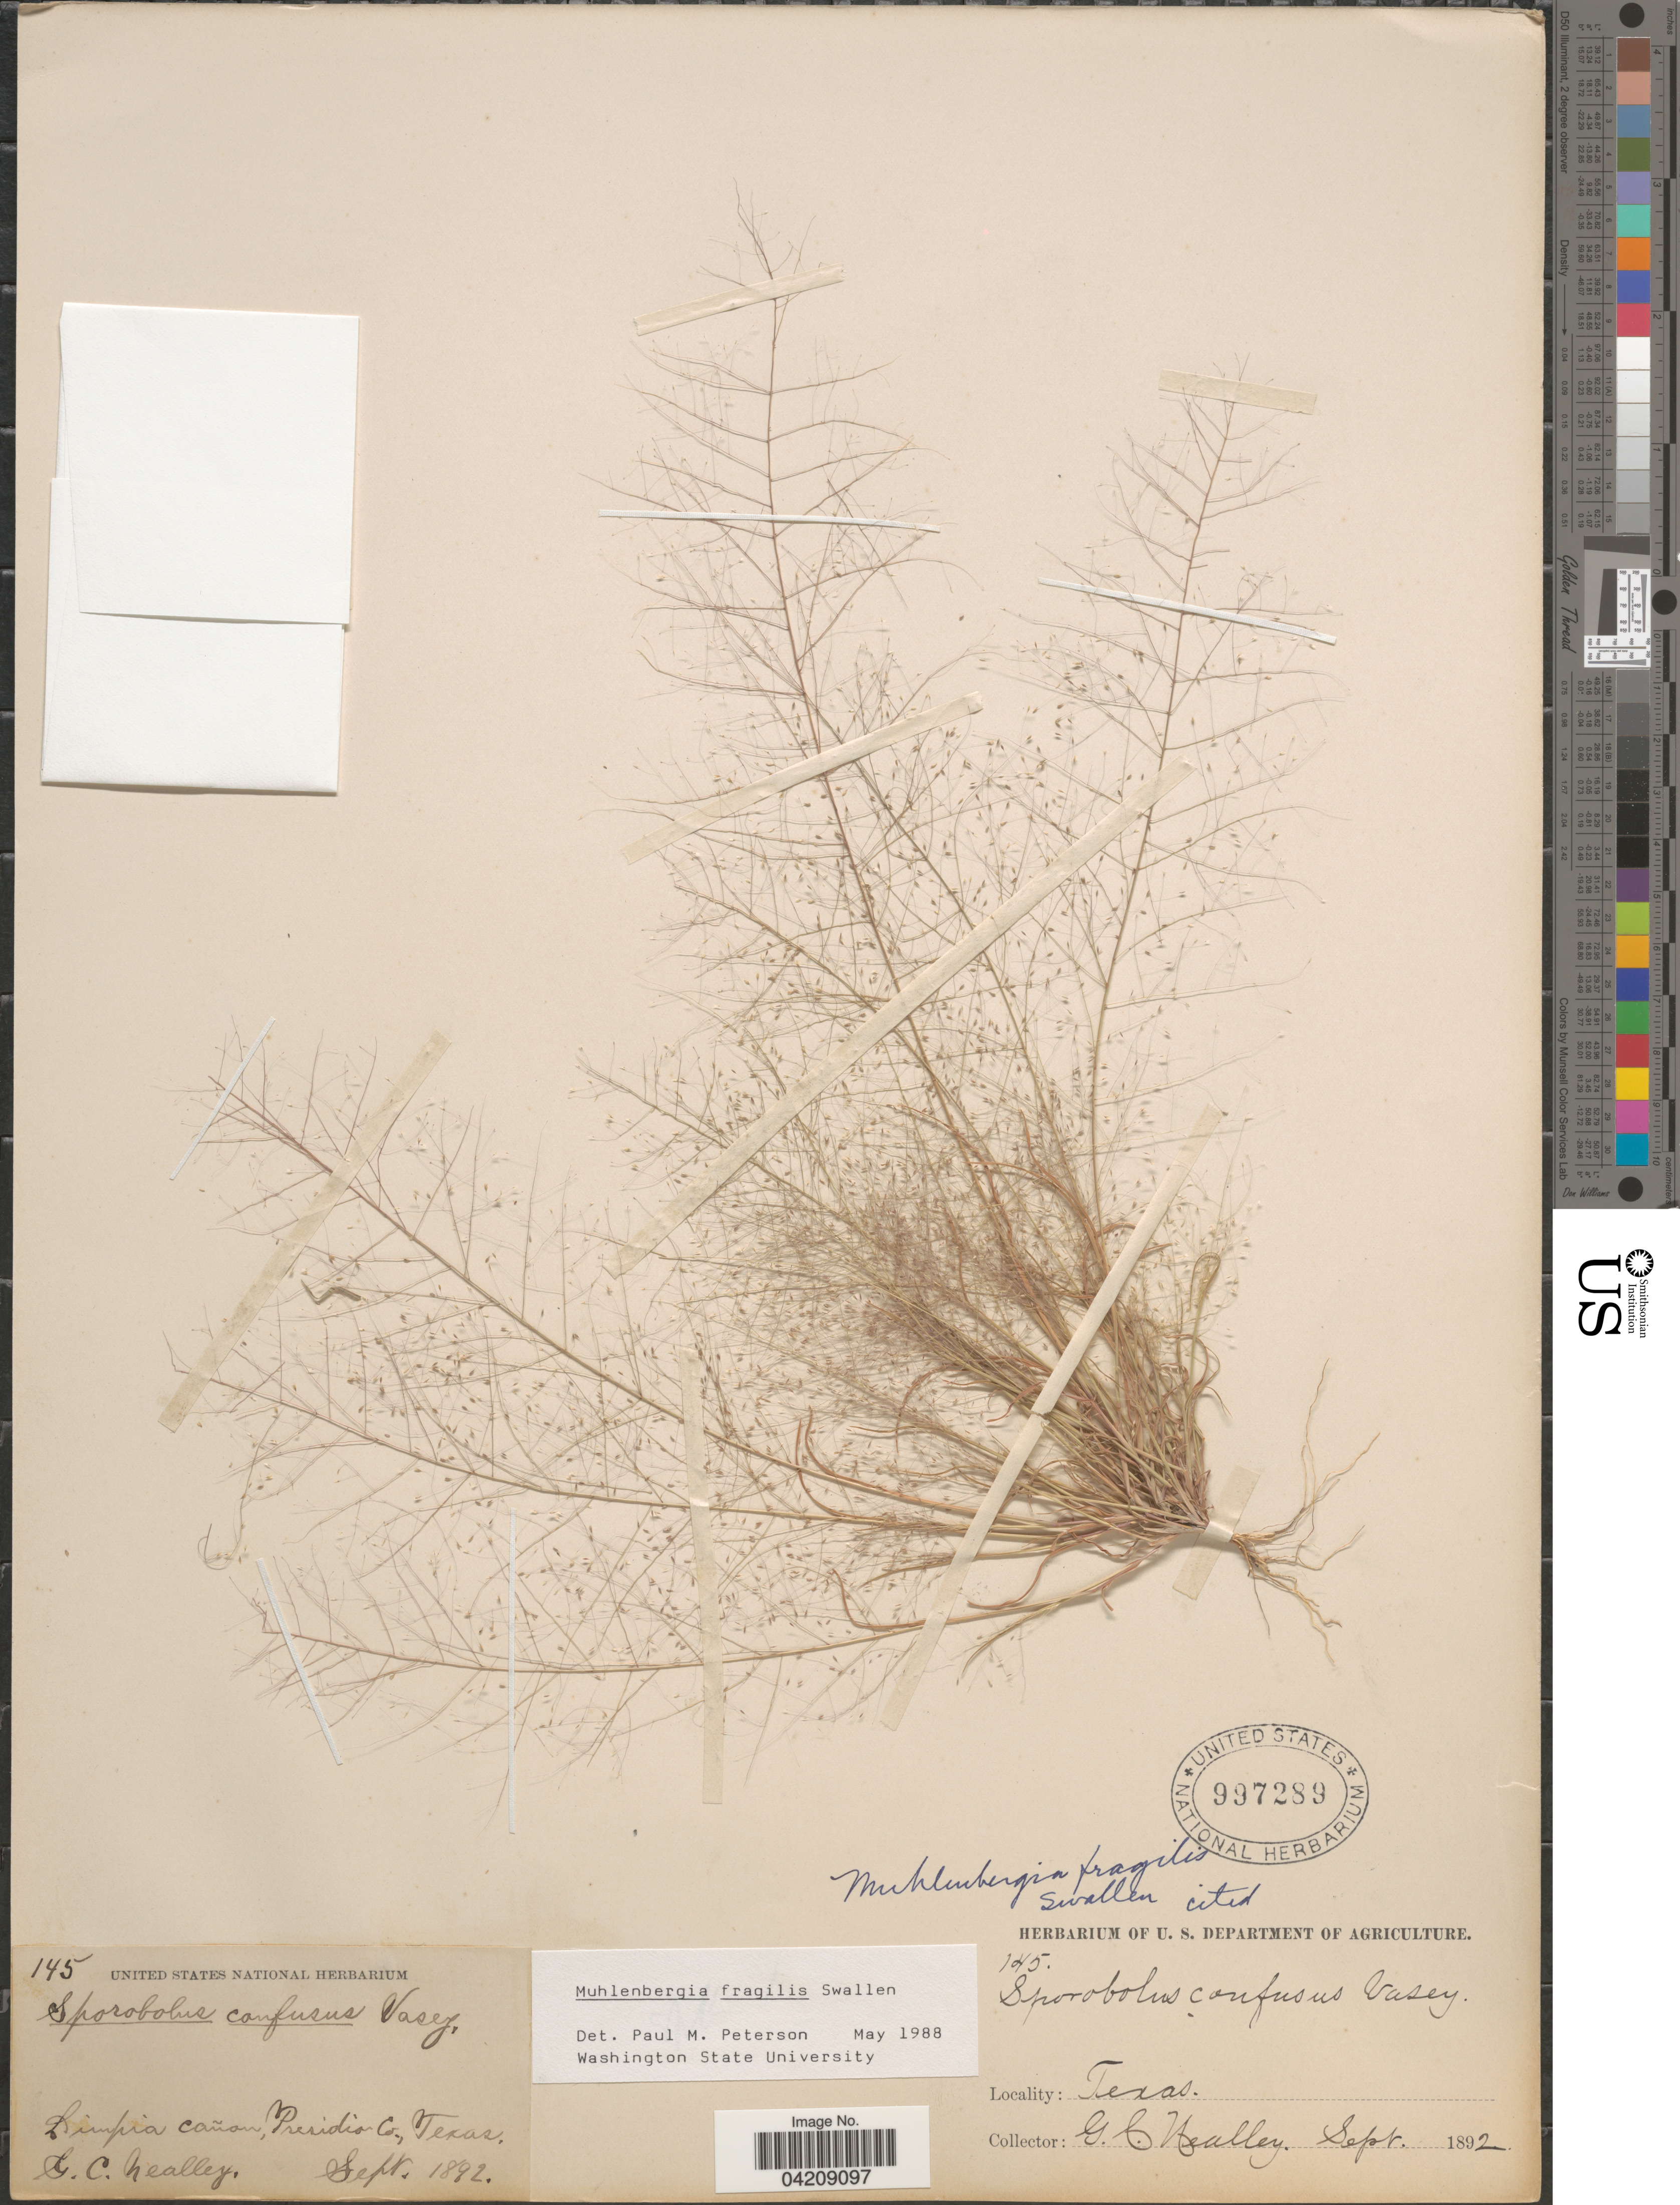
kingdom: Plantae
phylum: Tracheophyta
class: Liliopsida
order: Poales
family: Poaceae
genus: Muhlenbergia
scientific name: Muhlenbergia fragilis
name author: Swallen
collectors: G. C. Nealley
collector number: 145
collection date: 1892-09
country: United States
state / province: Texas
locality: Limpia cañon, Presidio Co.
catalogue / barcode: US 997289